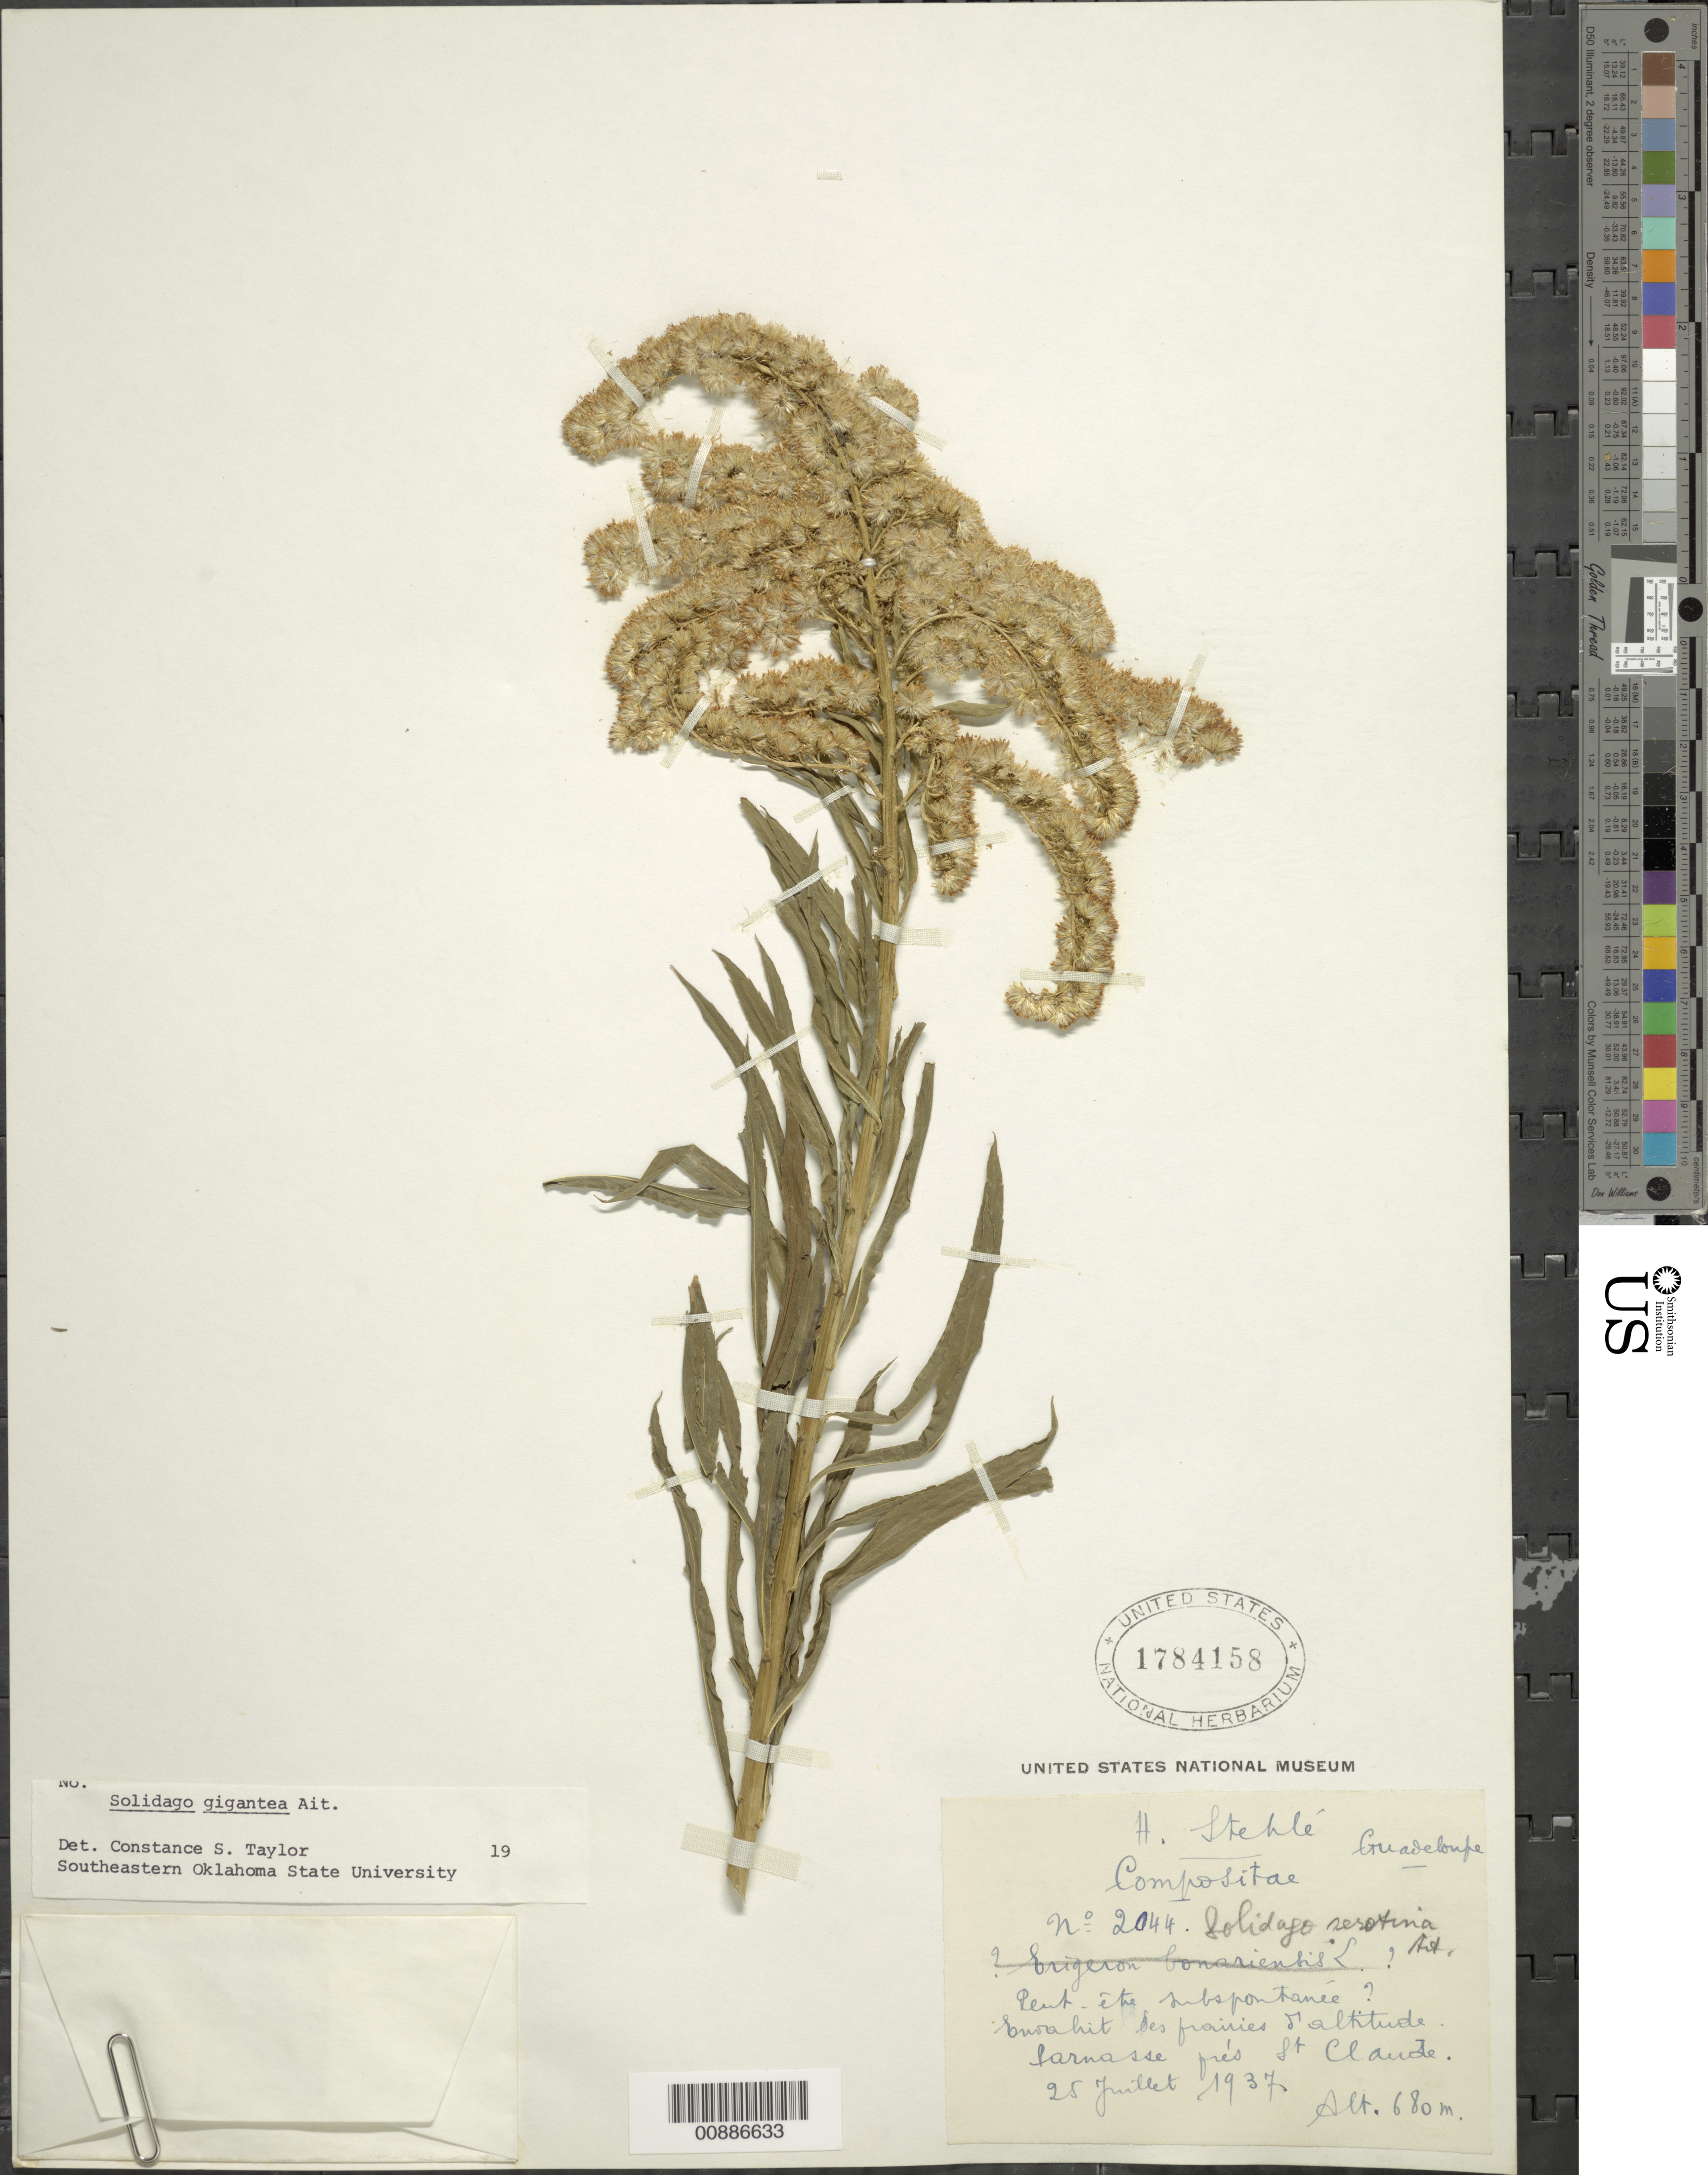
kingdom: Plantae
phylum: Tracheophyta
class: Magnoliopsida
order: Asterales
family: Asteraceae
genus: Solidago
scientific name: Solidago gigantea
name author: Aiton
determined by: Taylor, C. S.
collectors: H. Stehlé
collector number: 2044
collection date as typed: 25 Jul 1937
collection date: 1937-07-25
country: Guadeloupe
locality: Sarnasse -rés St. Claude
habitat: High altitude meadows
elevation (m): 680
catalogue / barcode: US 1784158